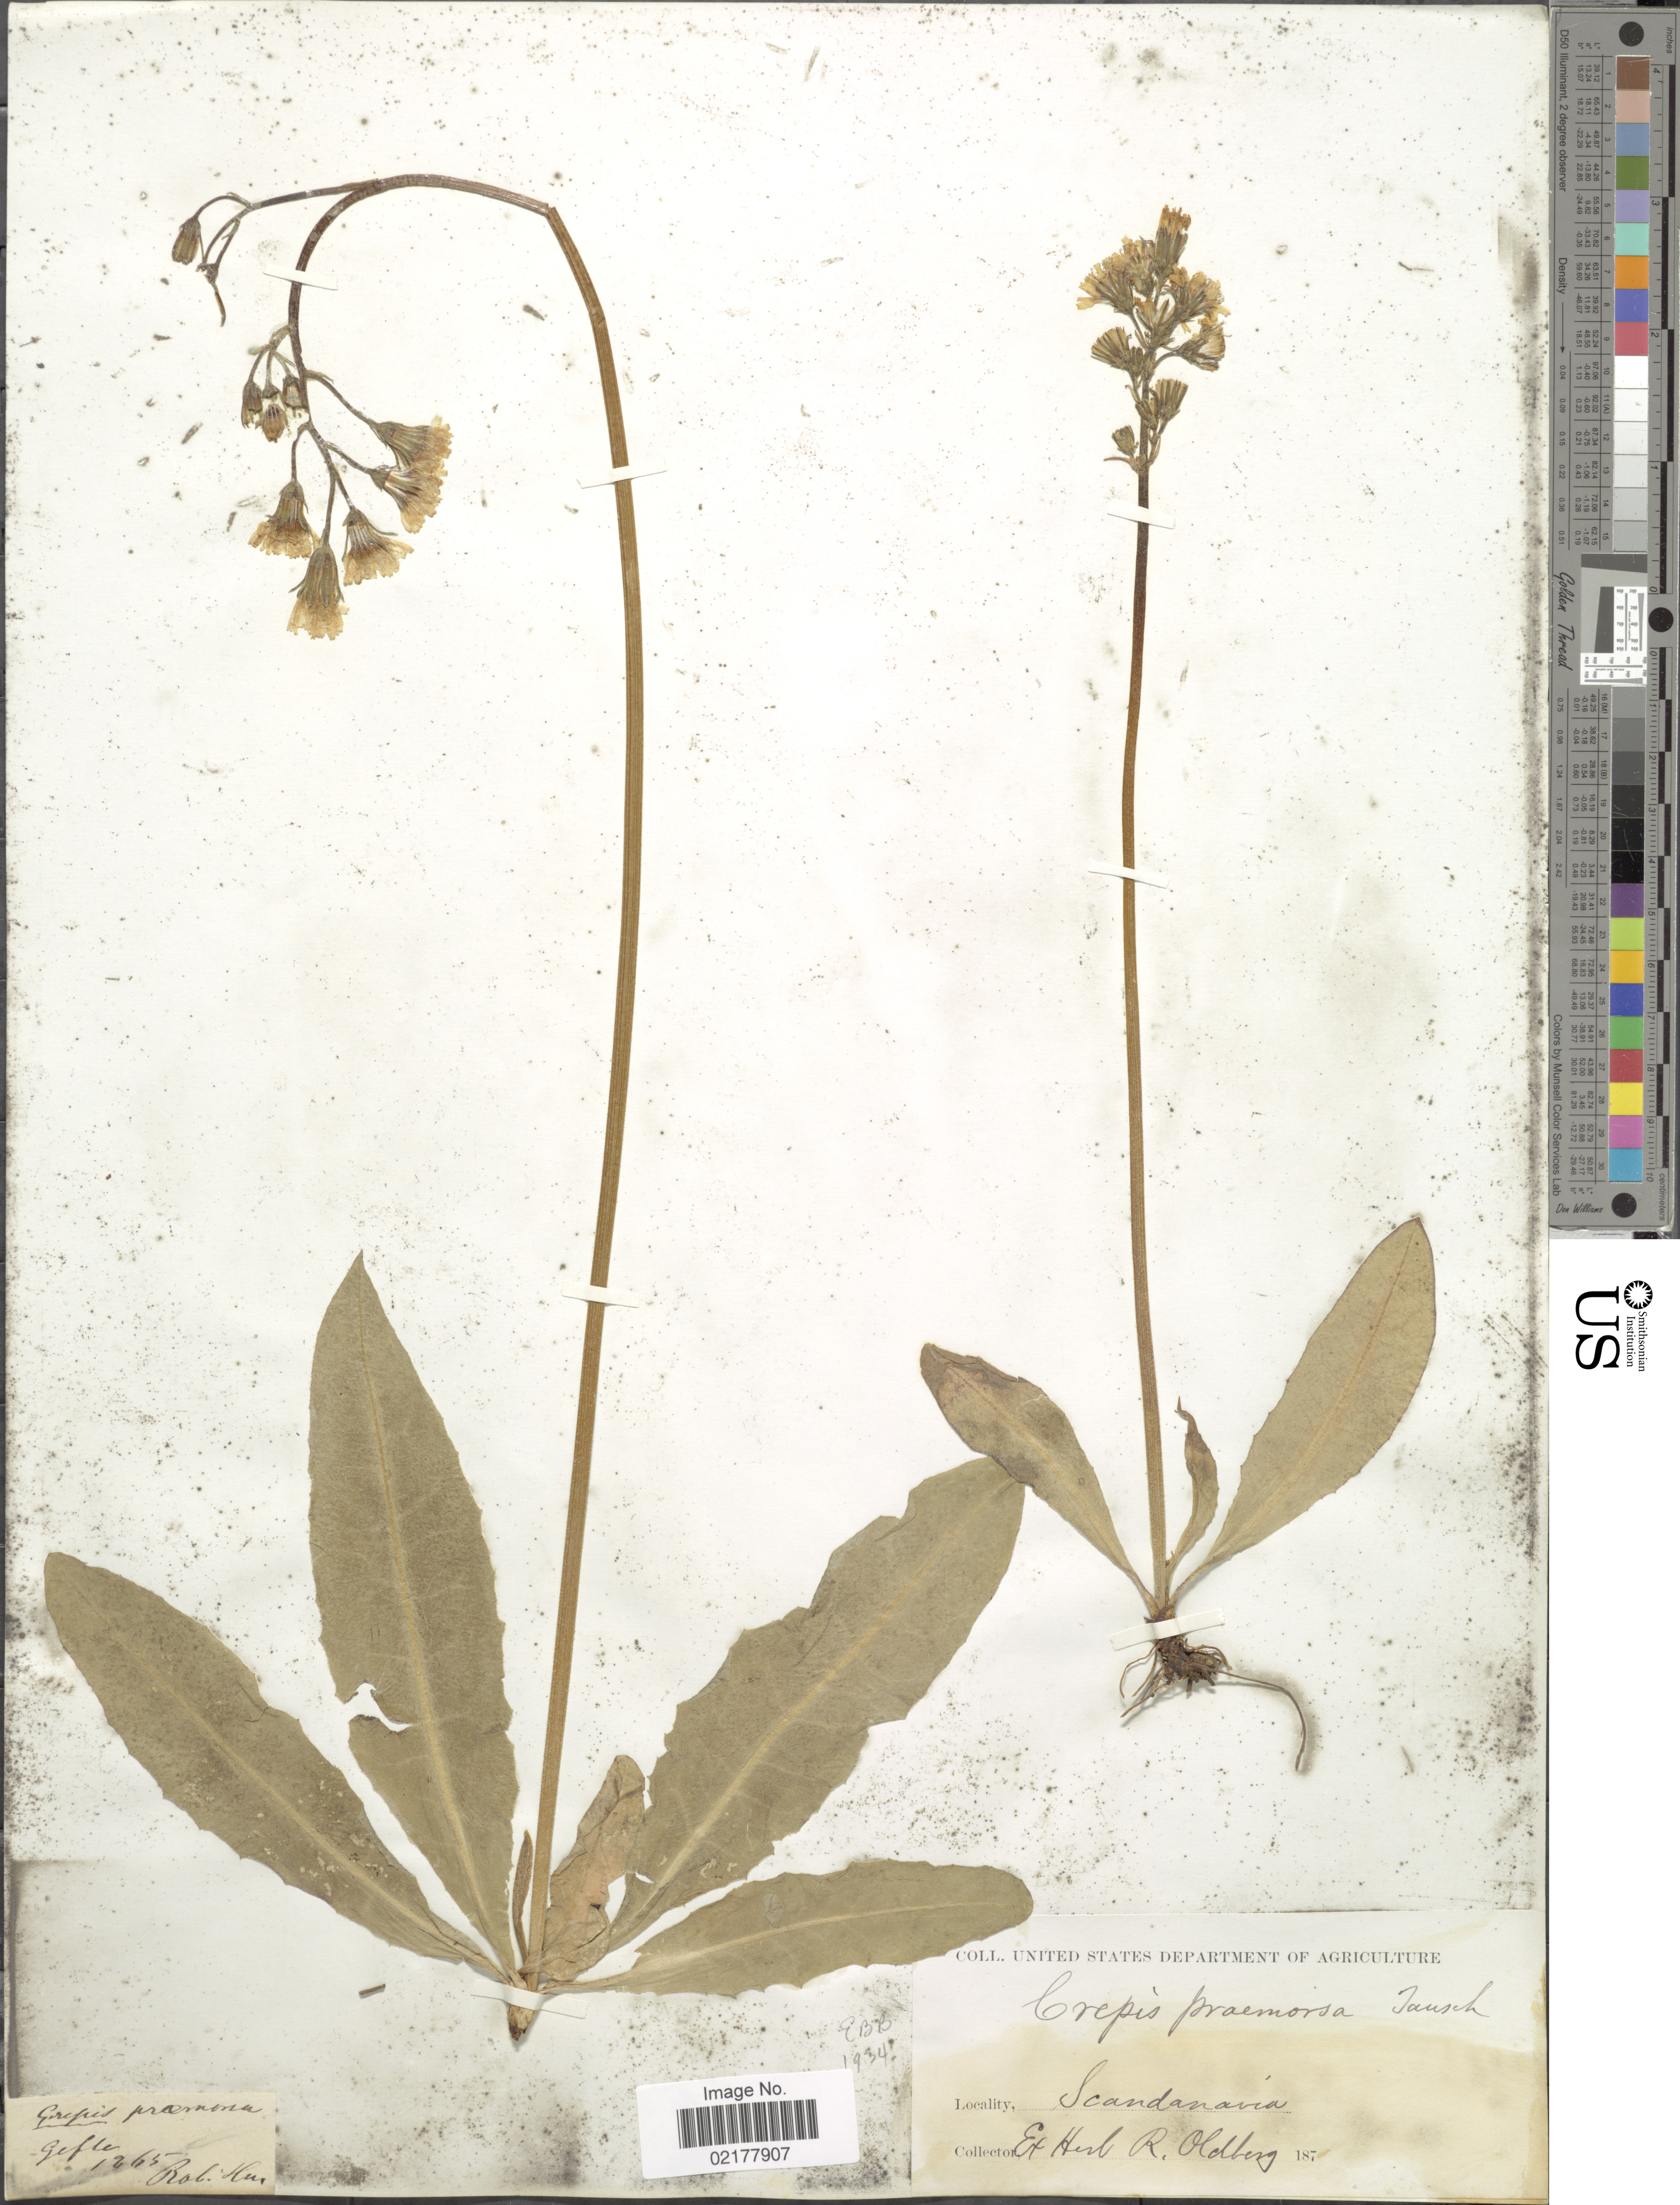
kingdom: Plantae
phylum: Tracheophyta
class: Magnoliopsida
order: Asterales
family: Asteraceae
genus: Crepis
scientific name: Crepis praemorsa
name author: (L.) Walther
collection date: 1865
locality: Gefte. Scandanavia [unsure placement]